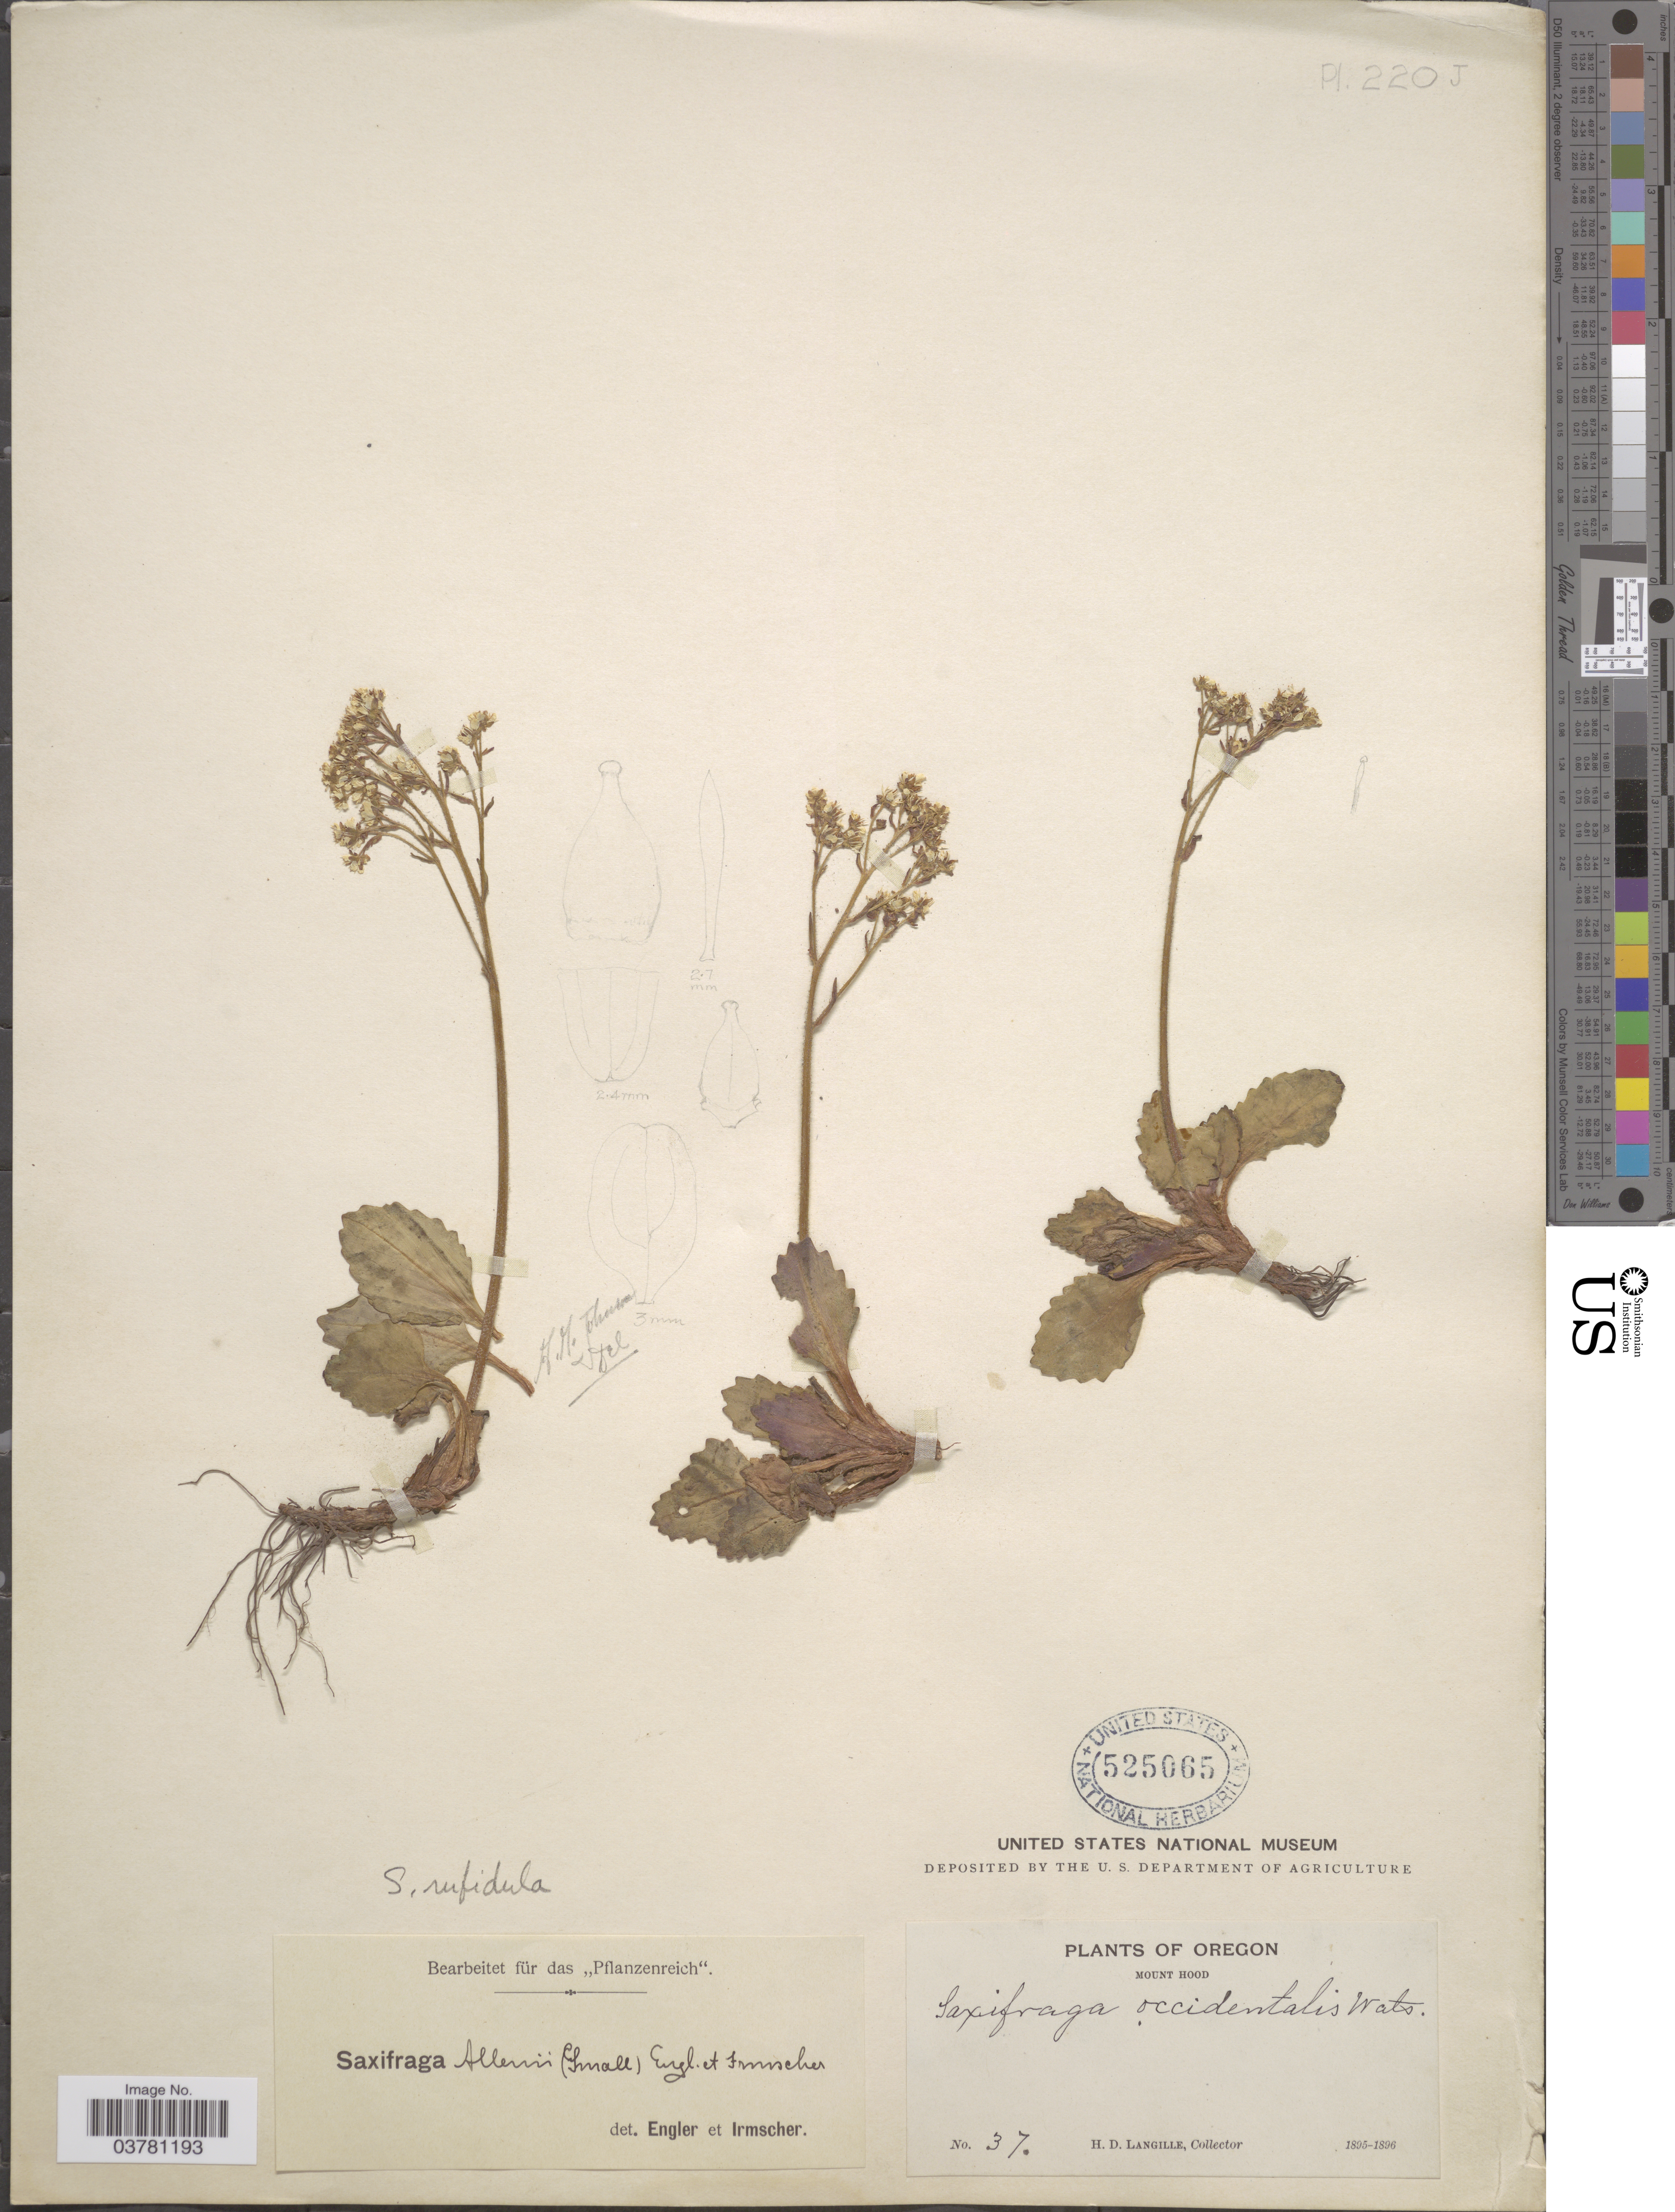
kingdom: Plantae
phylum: Tracheophyta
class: Magnoliopsida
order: Saxifragales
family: Saxifragaceae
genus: Micranthes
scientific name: Micranthes rufidula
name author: Small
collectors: H. Langille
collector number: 37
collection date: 1895/1896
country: United States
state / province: Oregon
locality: Mount Hood.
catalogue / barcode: US 525065